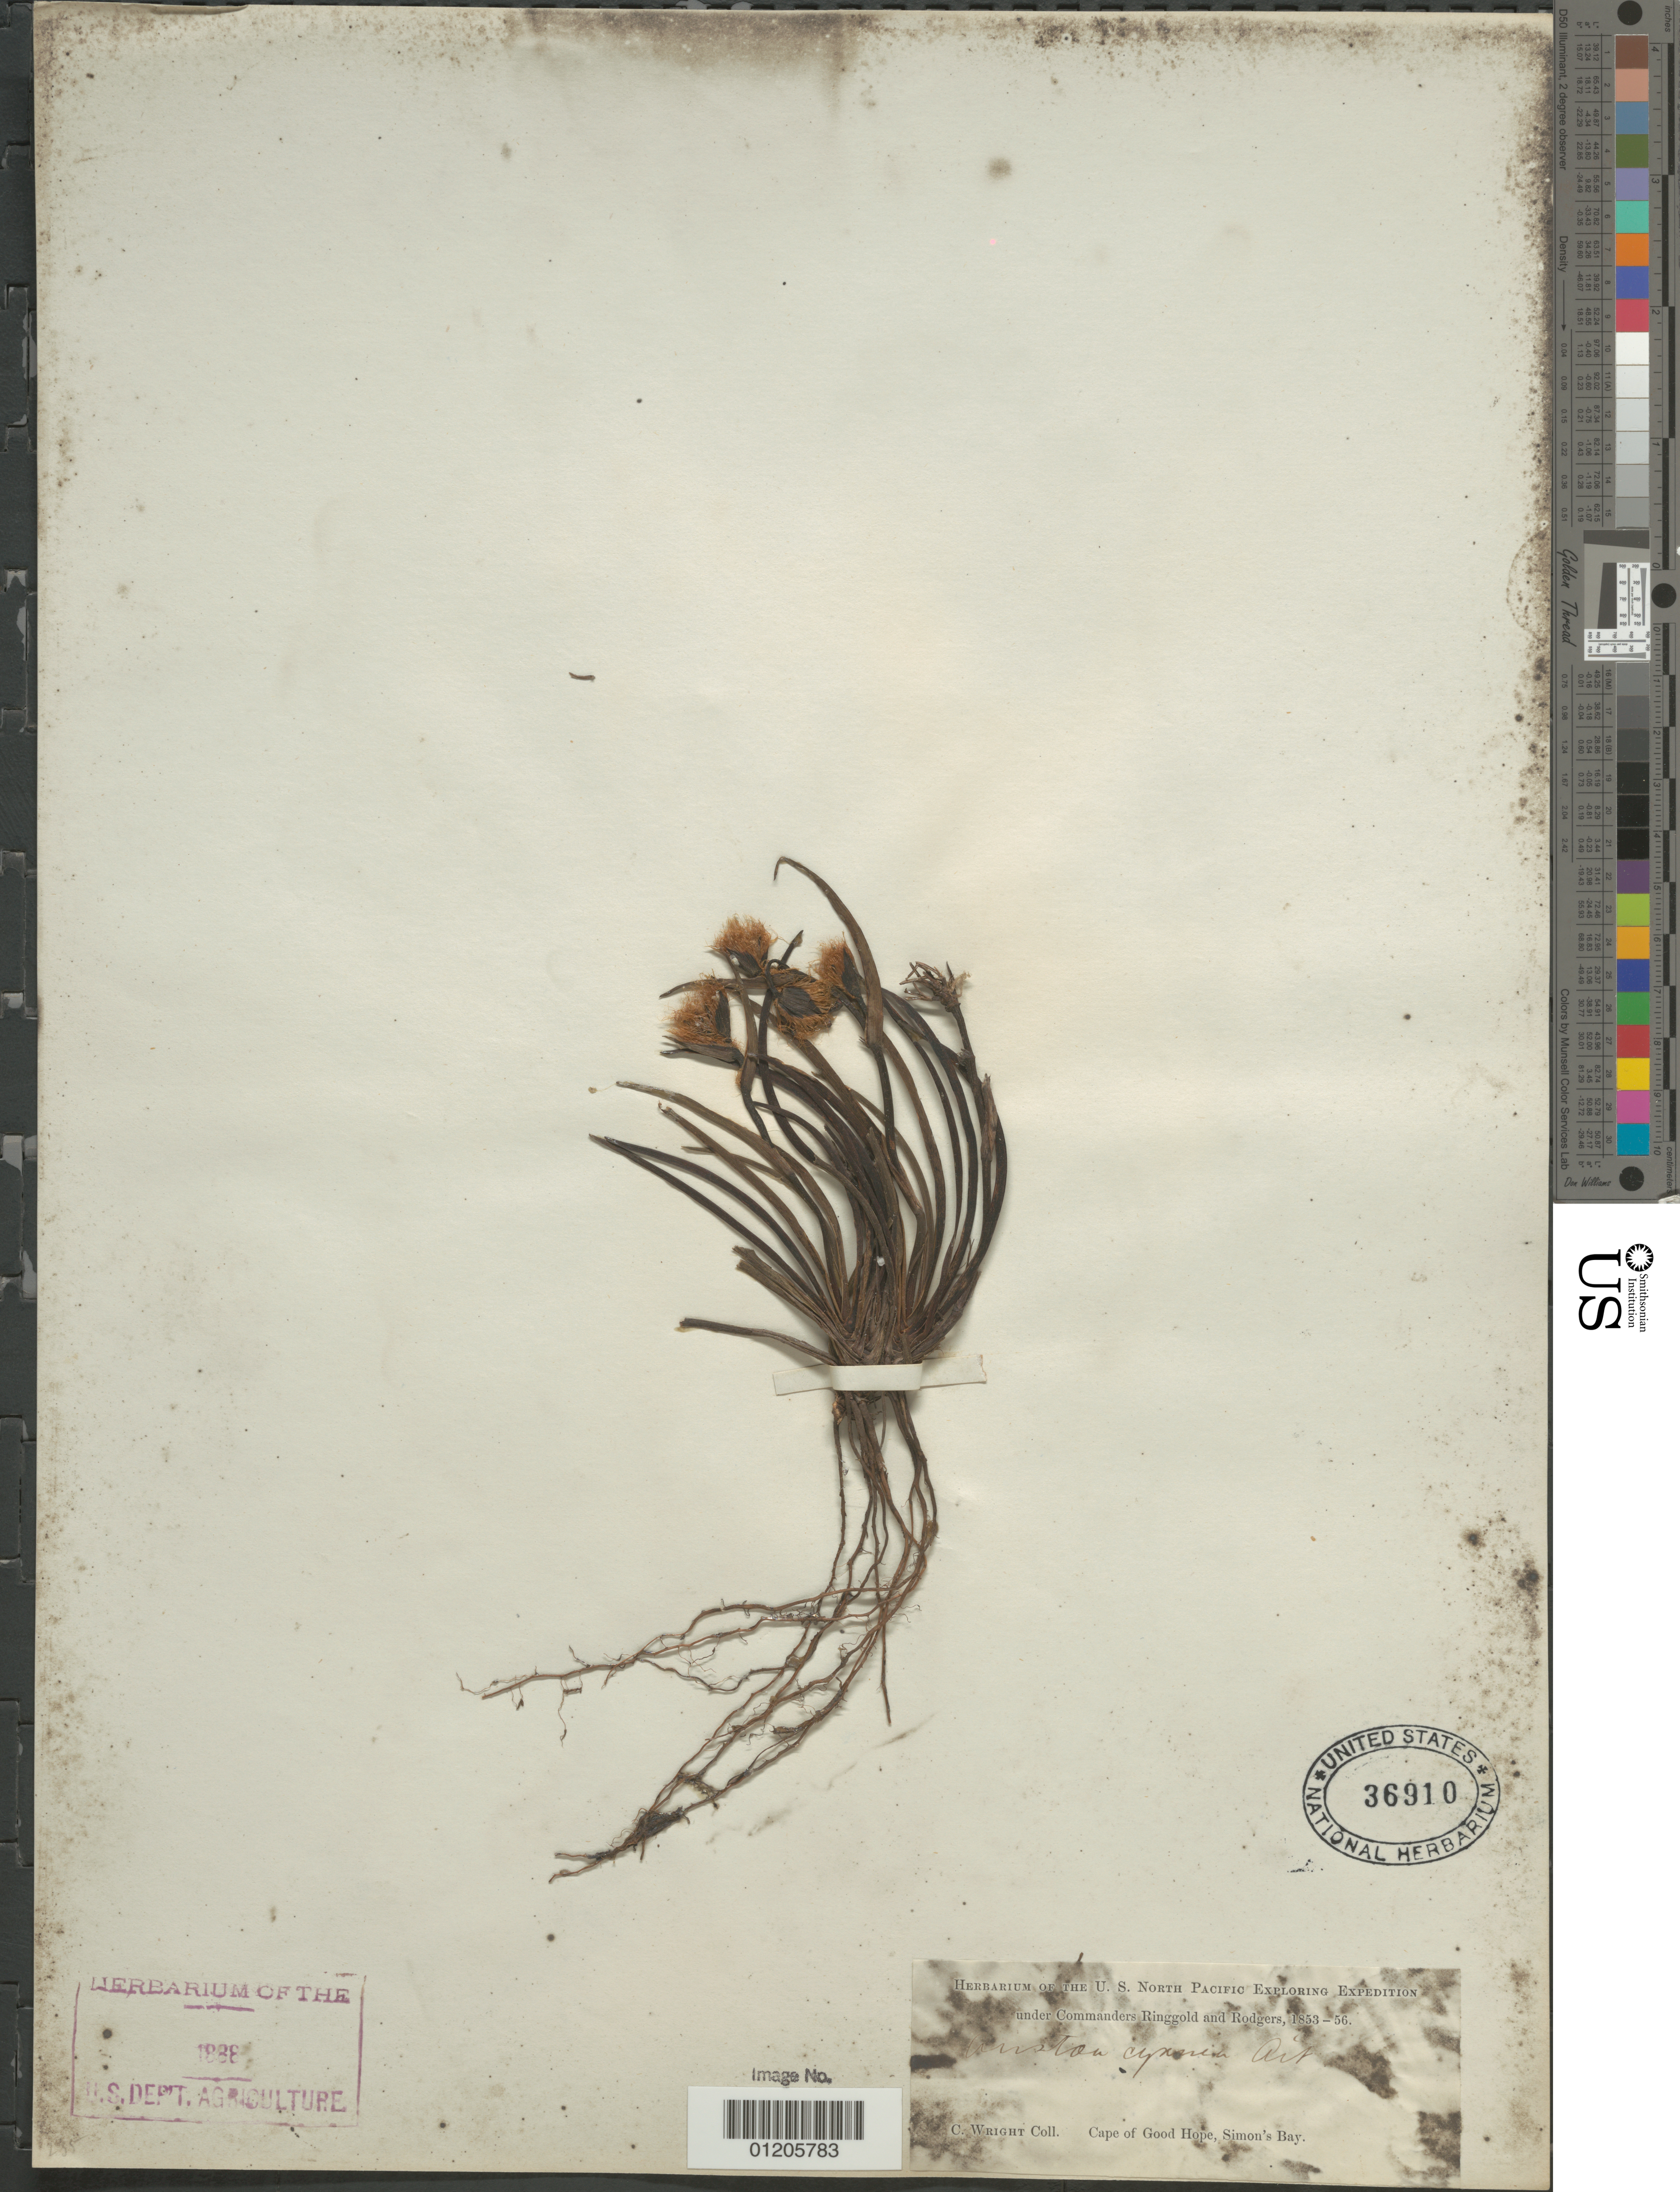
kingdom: Plantae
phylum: Tracheophyta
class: Liliopsida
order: Asparagales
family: Iridaceae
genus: Aristea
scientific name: Aristea cyanea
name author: Sol.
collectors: C. Wright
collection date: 1853/1856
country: South Africa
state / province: Western Cape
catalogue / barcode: US 36910